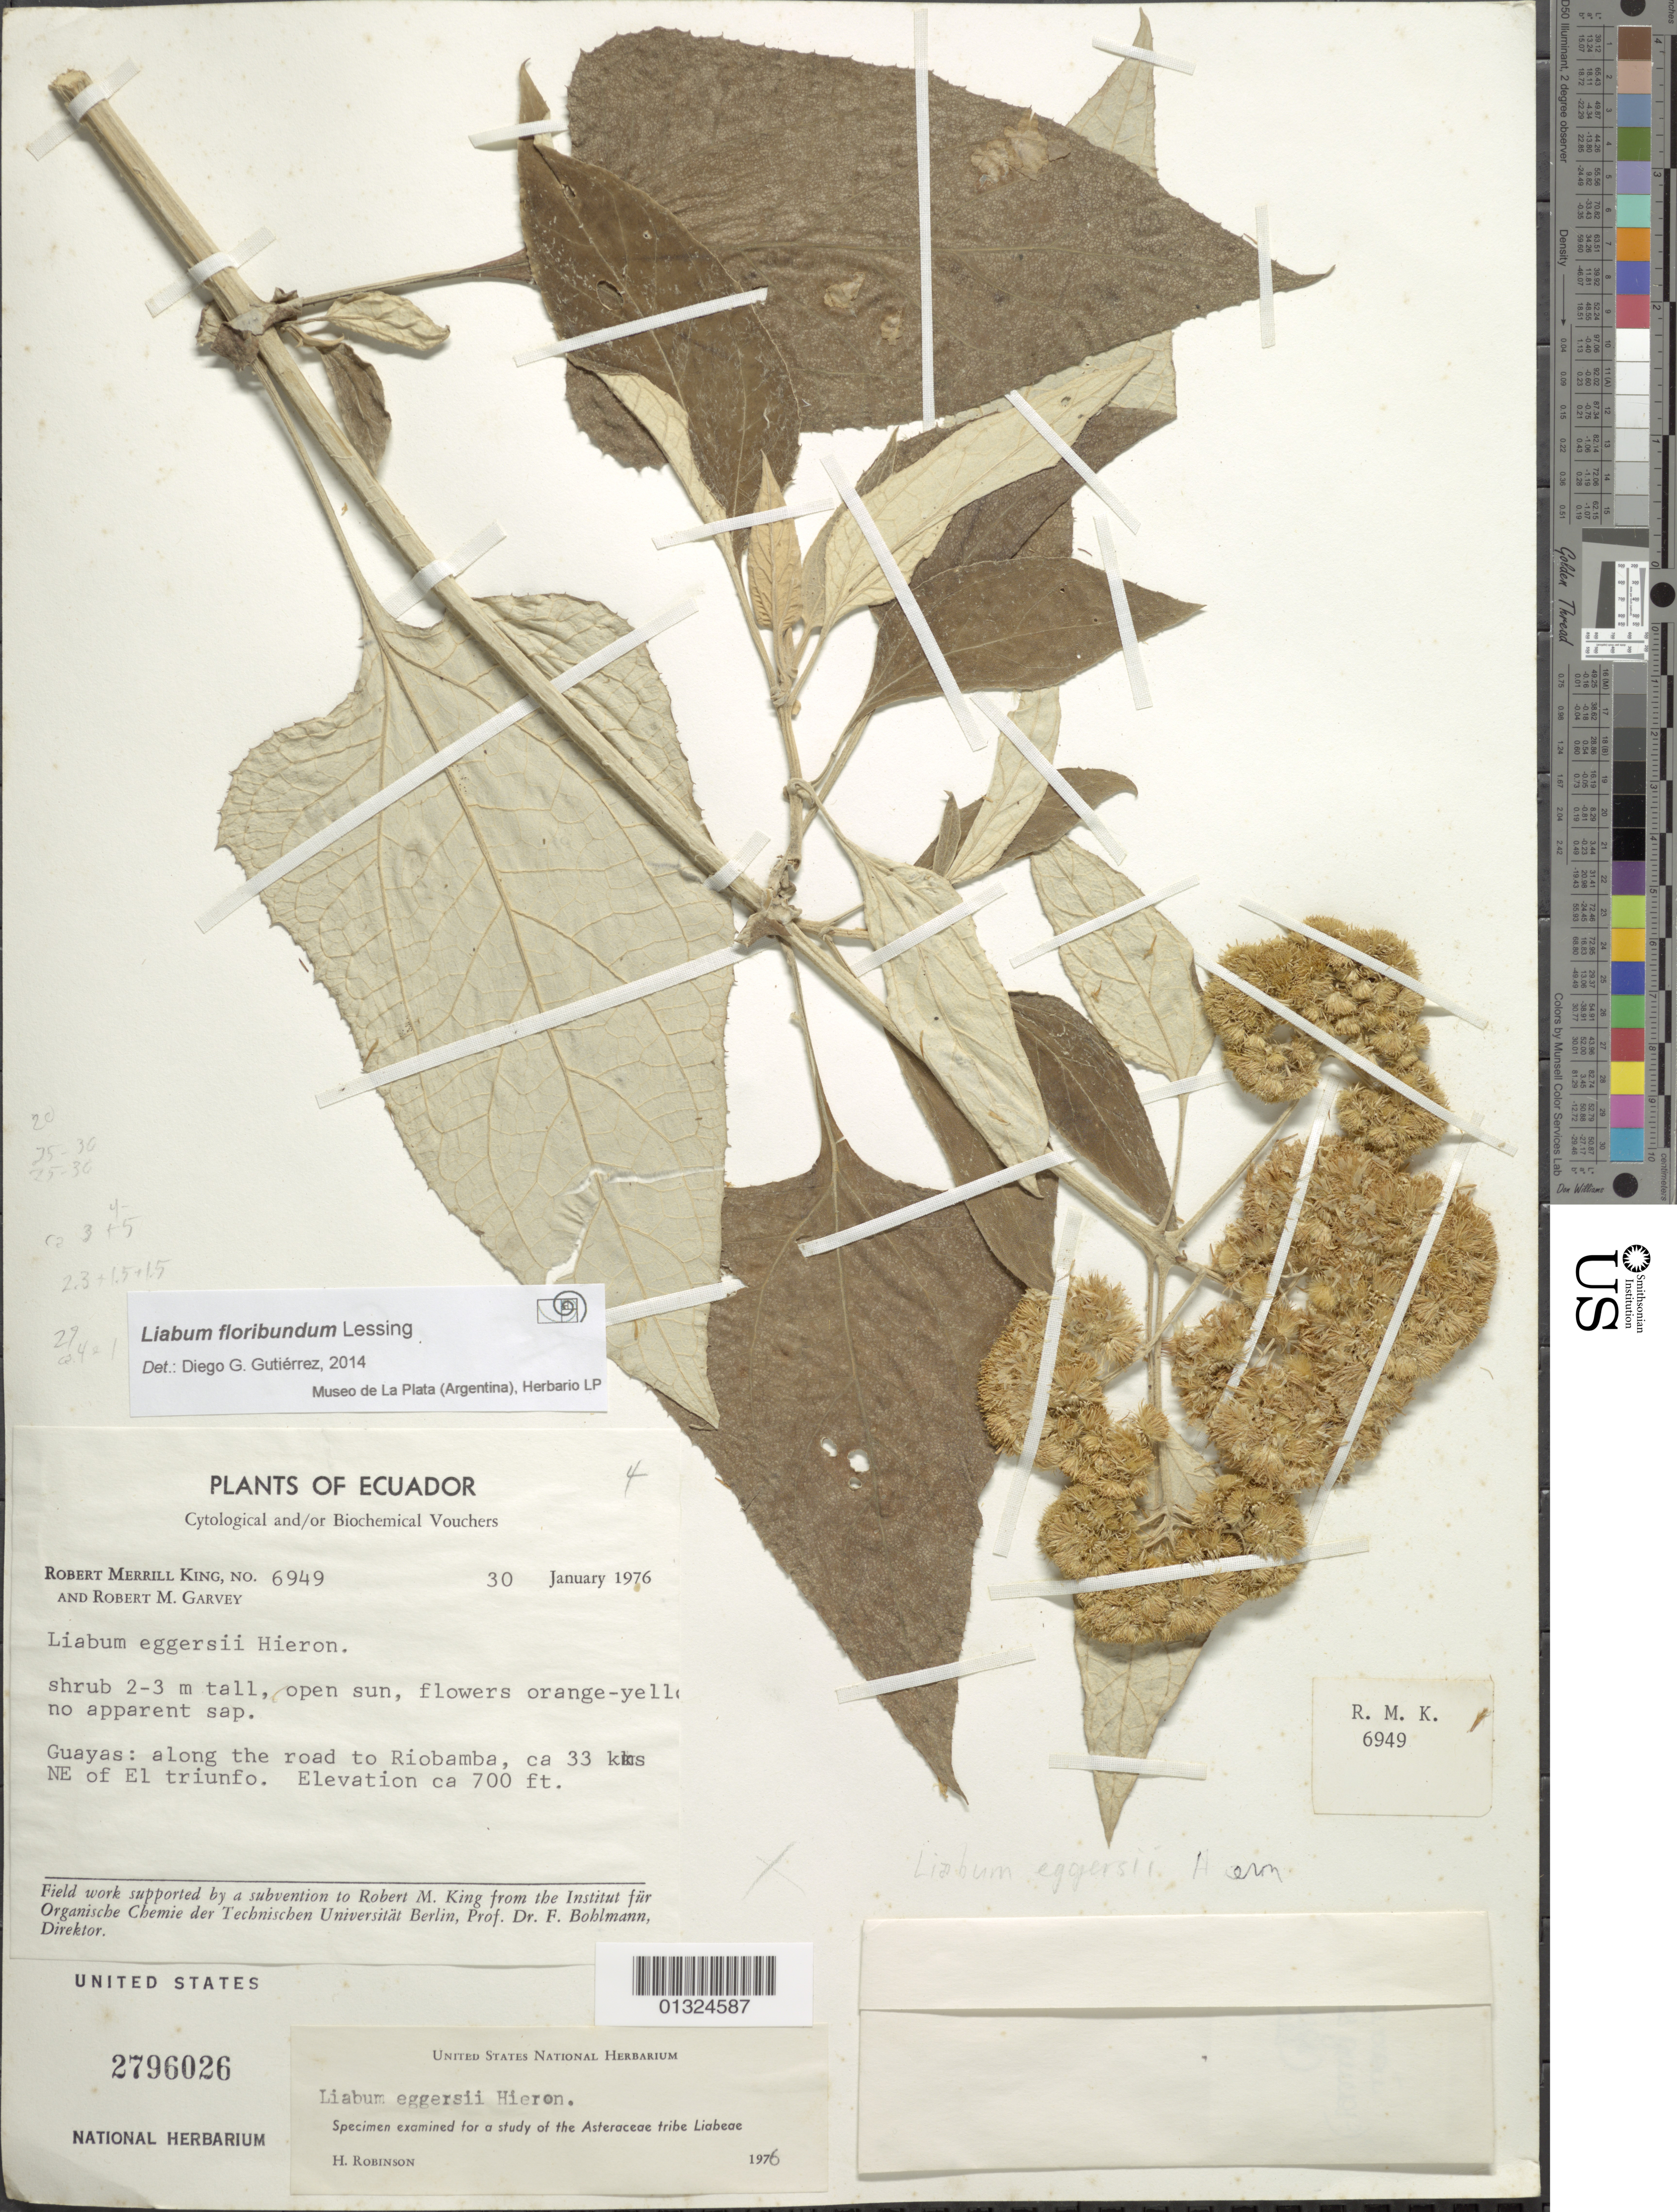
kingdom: Plantae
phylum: Tracheophyta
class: Magnoliopsida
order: Asterales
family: Asteraceae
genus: Liabum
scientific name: Liabum floribundum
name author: Less.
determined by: Gutierrez, D. G.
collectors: R. M. King & R. Garvey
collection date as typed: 30 January 1976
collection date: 1976-01-30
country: Ecuador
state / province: Guayas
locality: Along road to Riobamba, ca. 33 kms NE of El Triunfo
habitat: Open sun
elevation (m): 213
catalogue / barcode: US 2796026